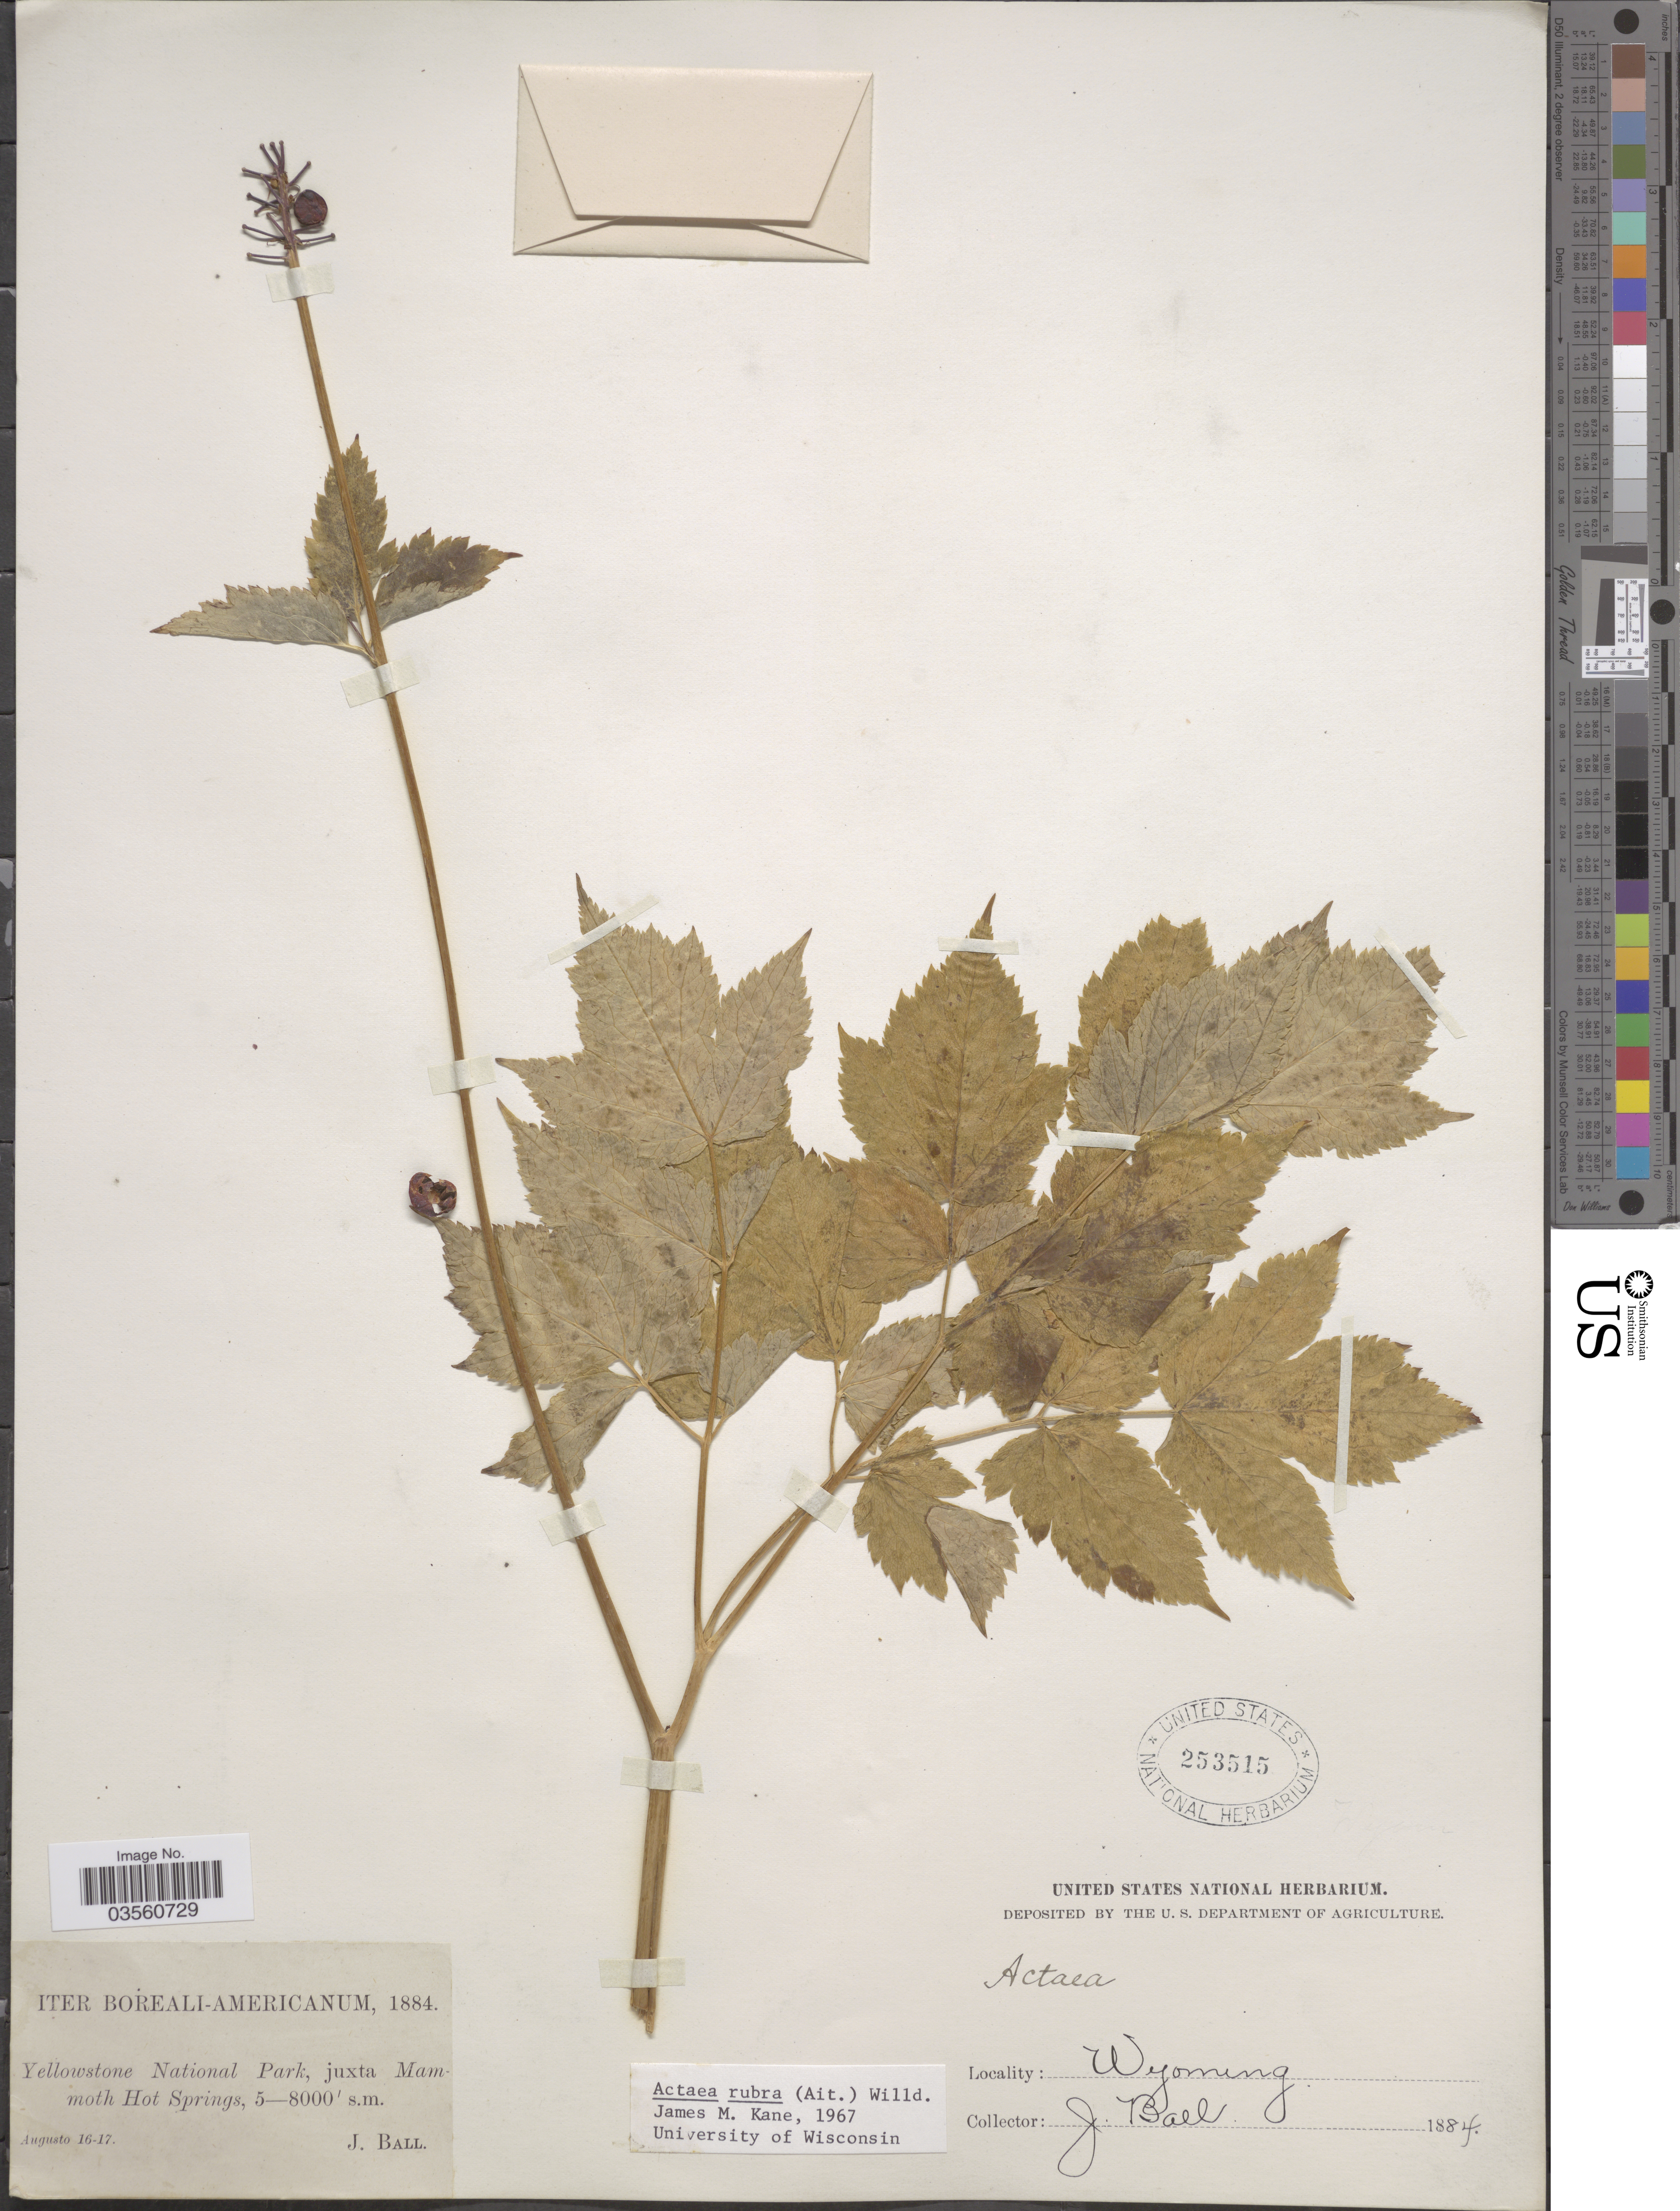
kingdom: Plantae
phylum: Tracheophyta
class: Magnoliopsida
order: Ranunculales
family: Ranunculaceae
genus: Actaea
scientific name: Actaea rubra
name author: (Aiton) Willd.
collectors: J. Ball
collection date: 1884-08-16/1884-08-17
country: United States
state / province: Wyoming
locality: Boreali-Americanum. Yellowstone National Park, juxta Mammoth Hot Springs.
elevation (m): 1524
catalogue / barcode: US 253515